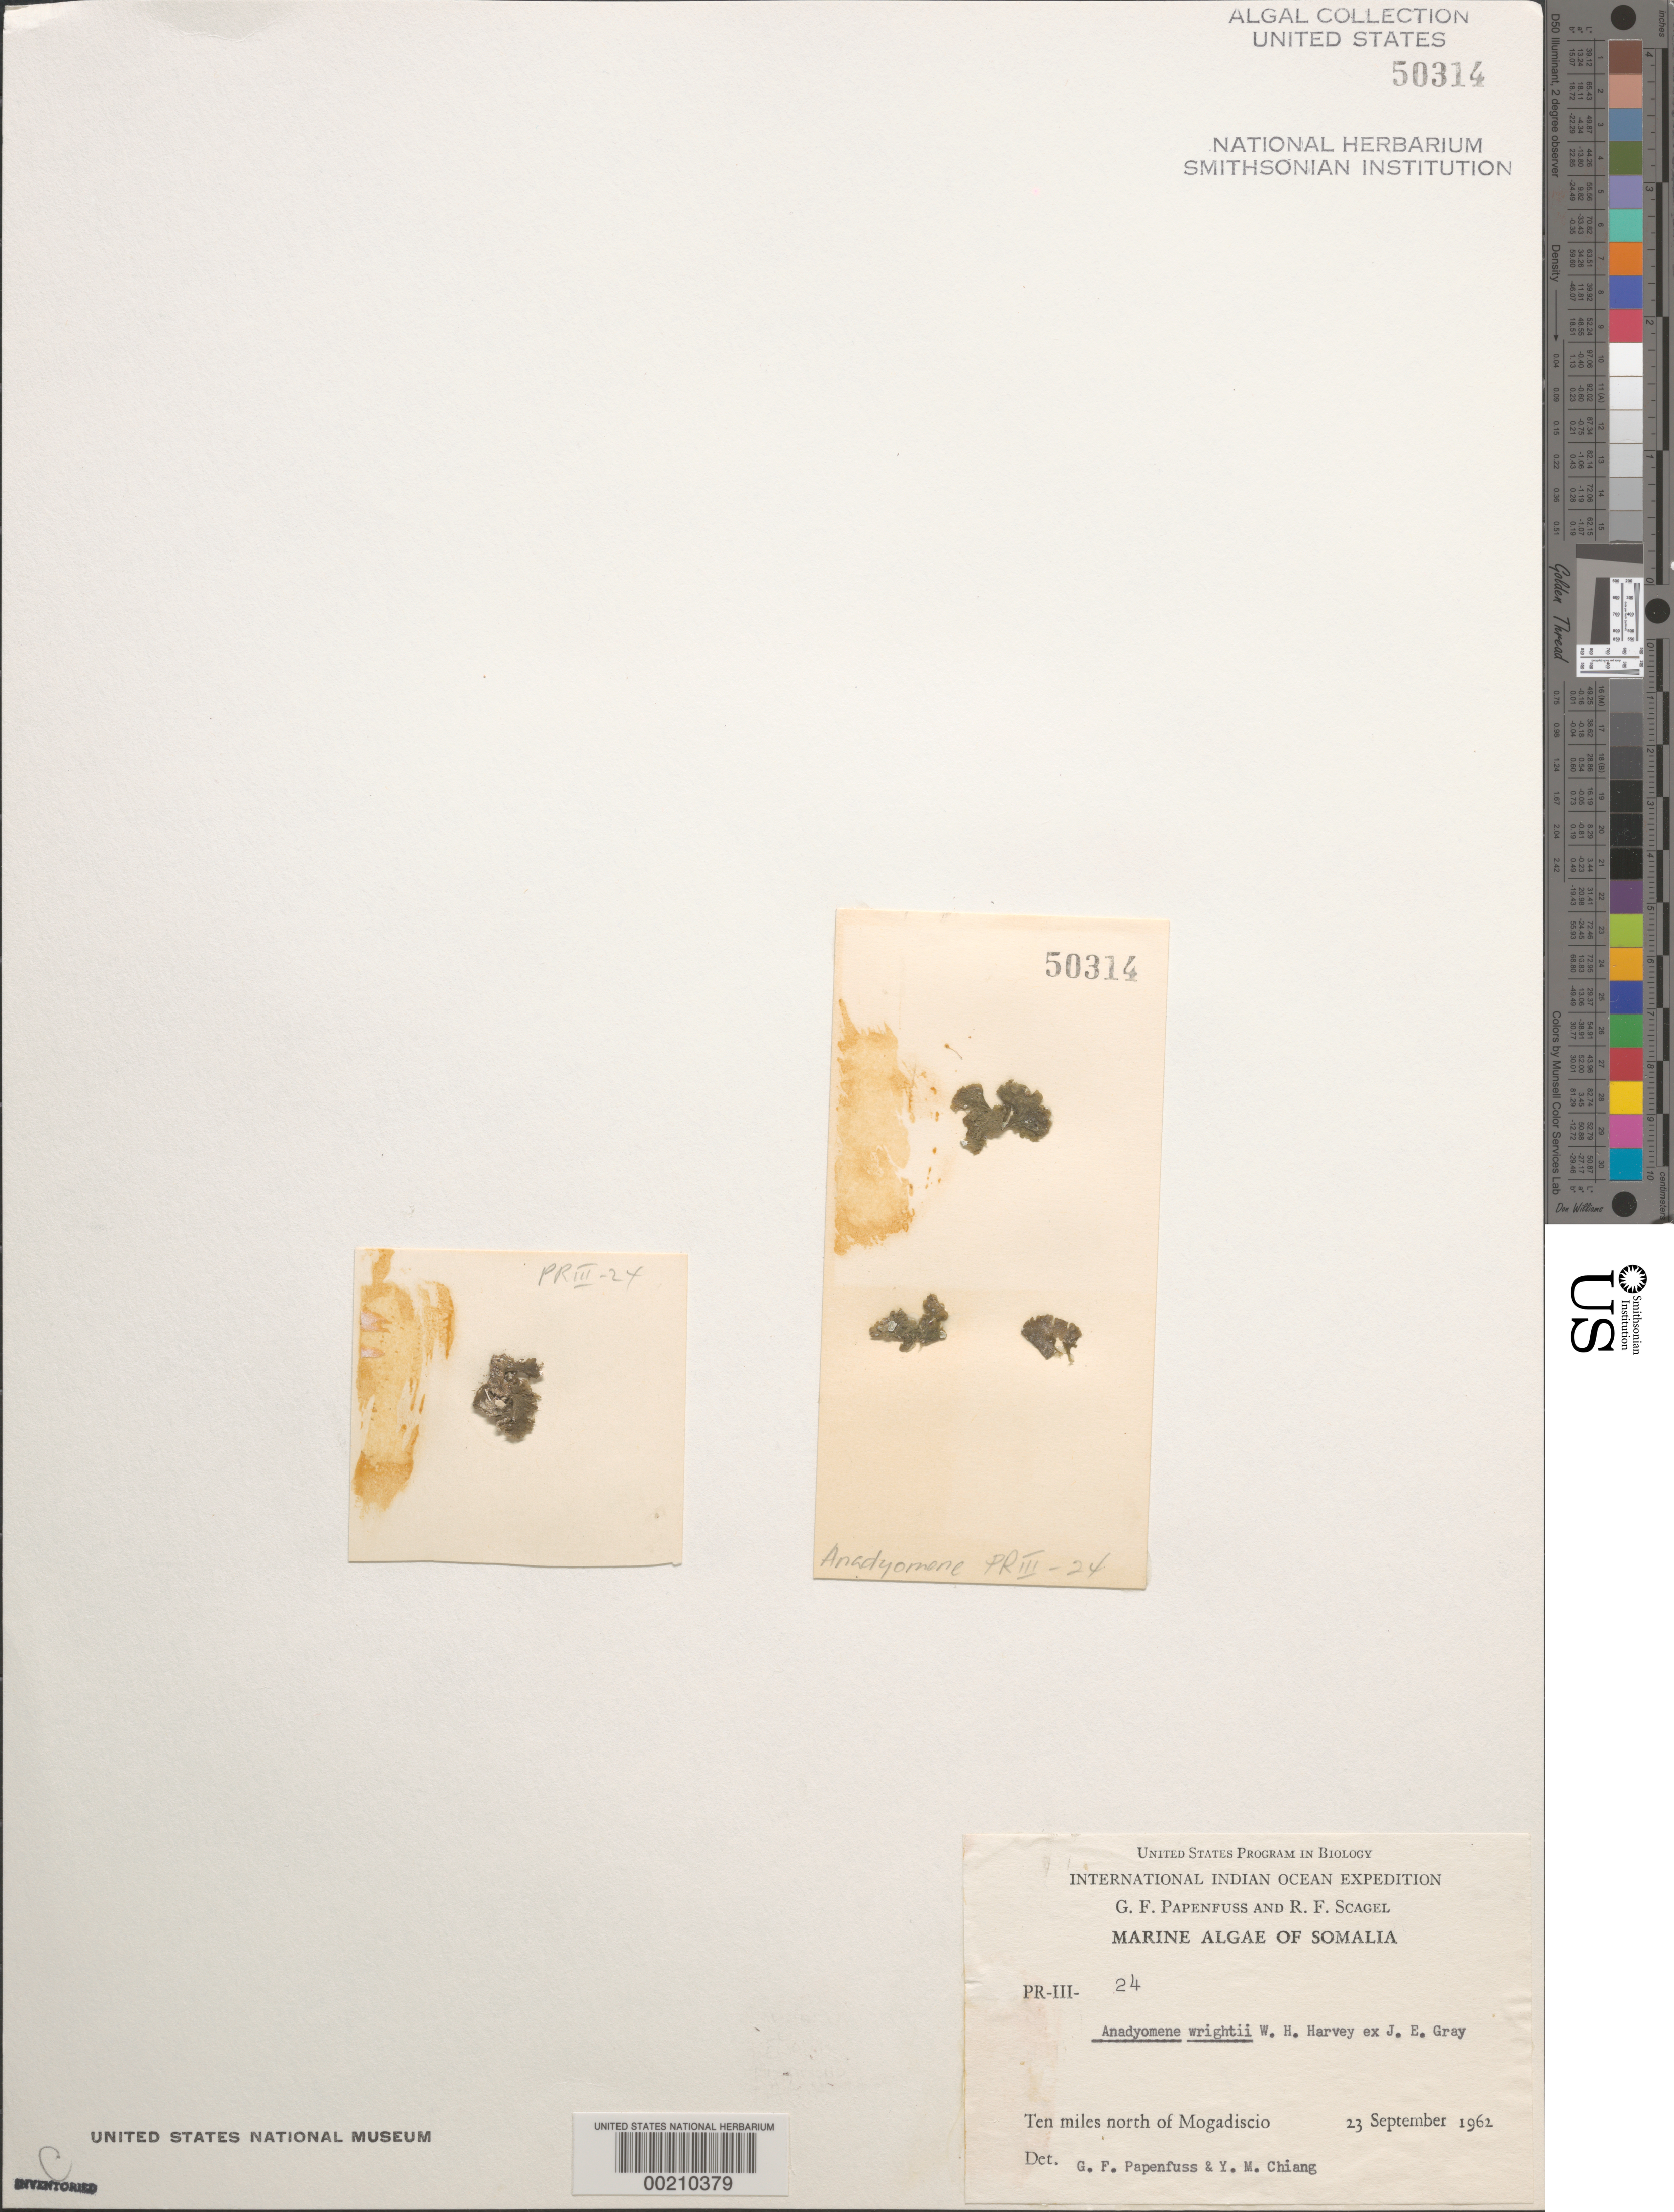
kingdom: Plantae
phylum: Chlorophyta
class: Ulvophyceae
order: Cladophorales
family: Anadyomenaceae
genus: Anadyomene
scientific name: Anadyomene wrightii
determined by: Papenfuss, G. F.; Chiang, Y. M.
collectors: G. Papenfuss & R. F. Scagel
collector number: PR-III-24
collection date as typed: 23 Sep 1962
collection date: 1962-09-23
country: Somalia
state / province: Banaadir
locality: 10 miles north of Mogadishu (Mogadiscio)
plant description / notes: International Indian Ocean Expedition, 1962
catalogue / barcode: US 50314